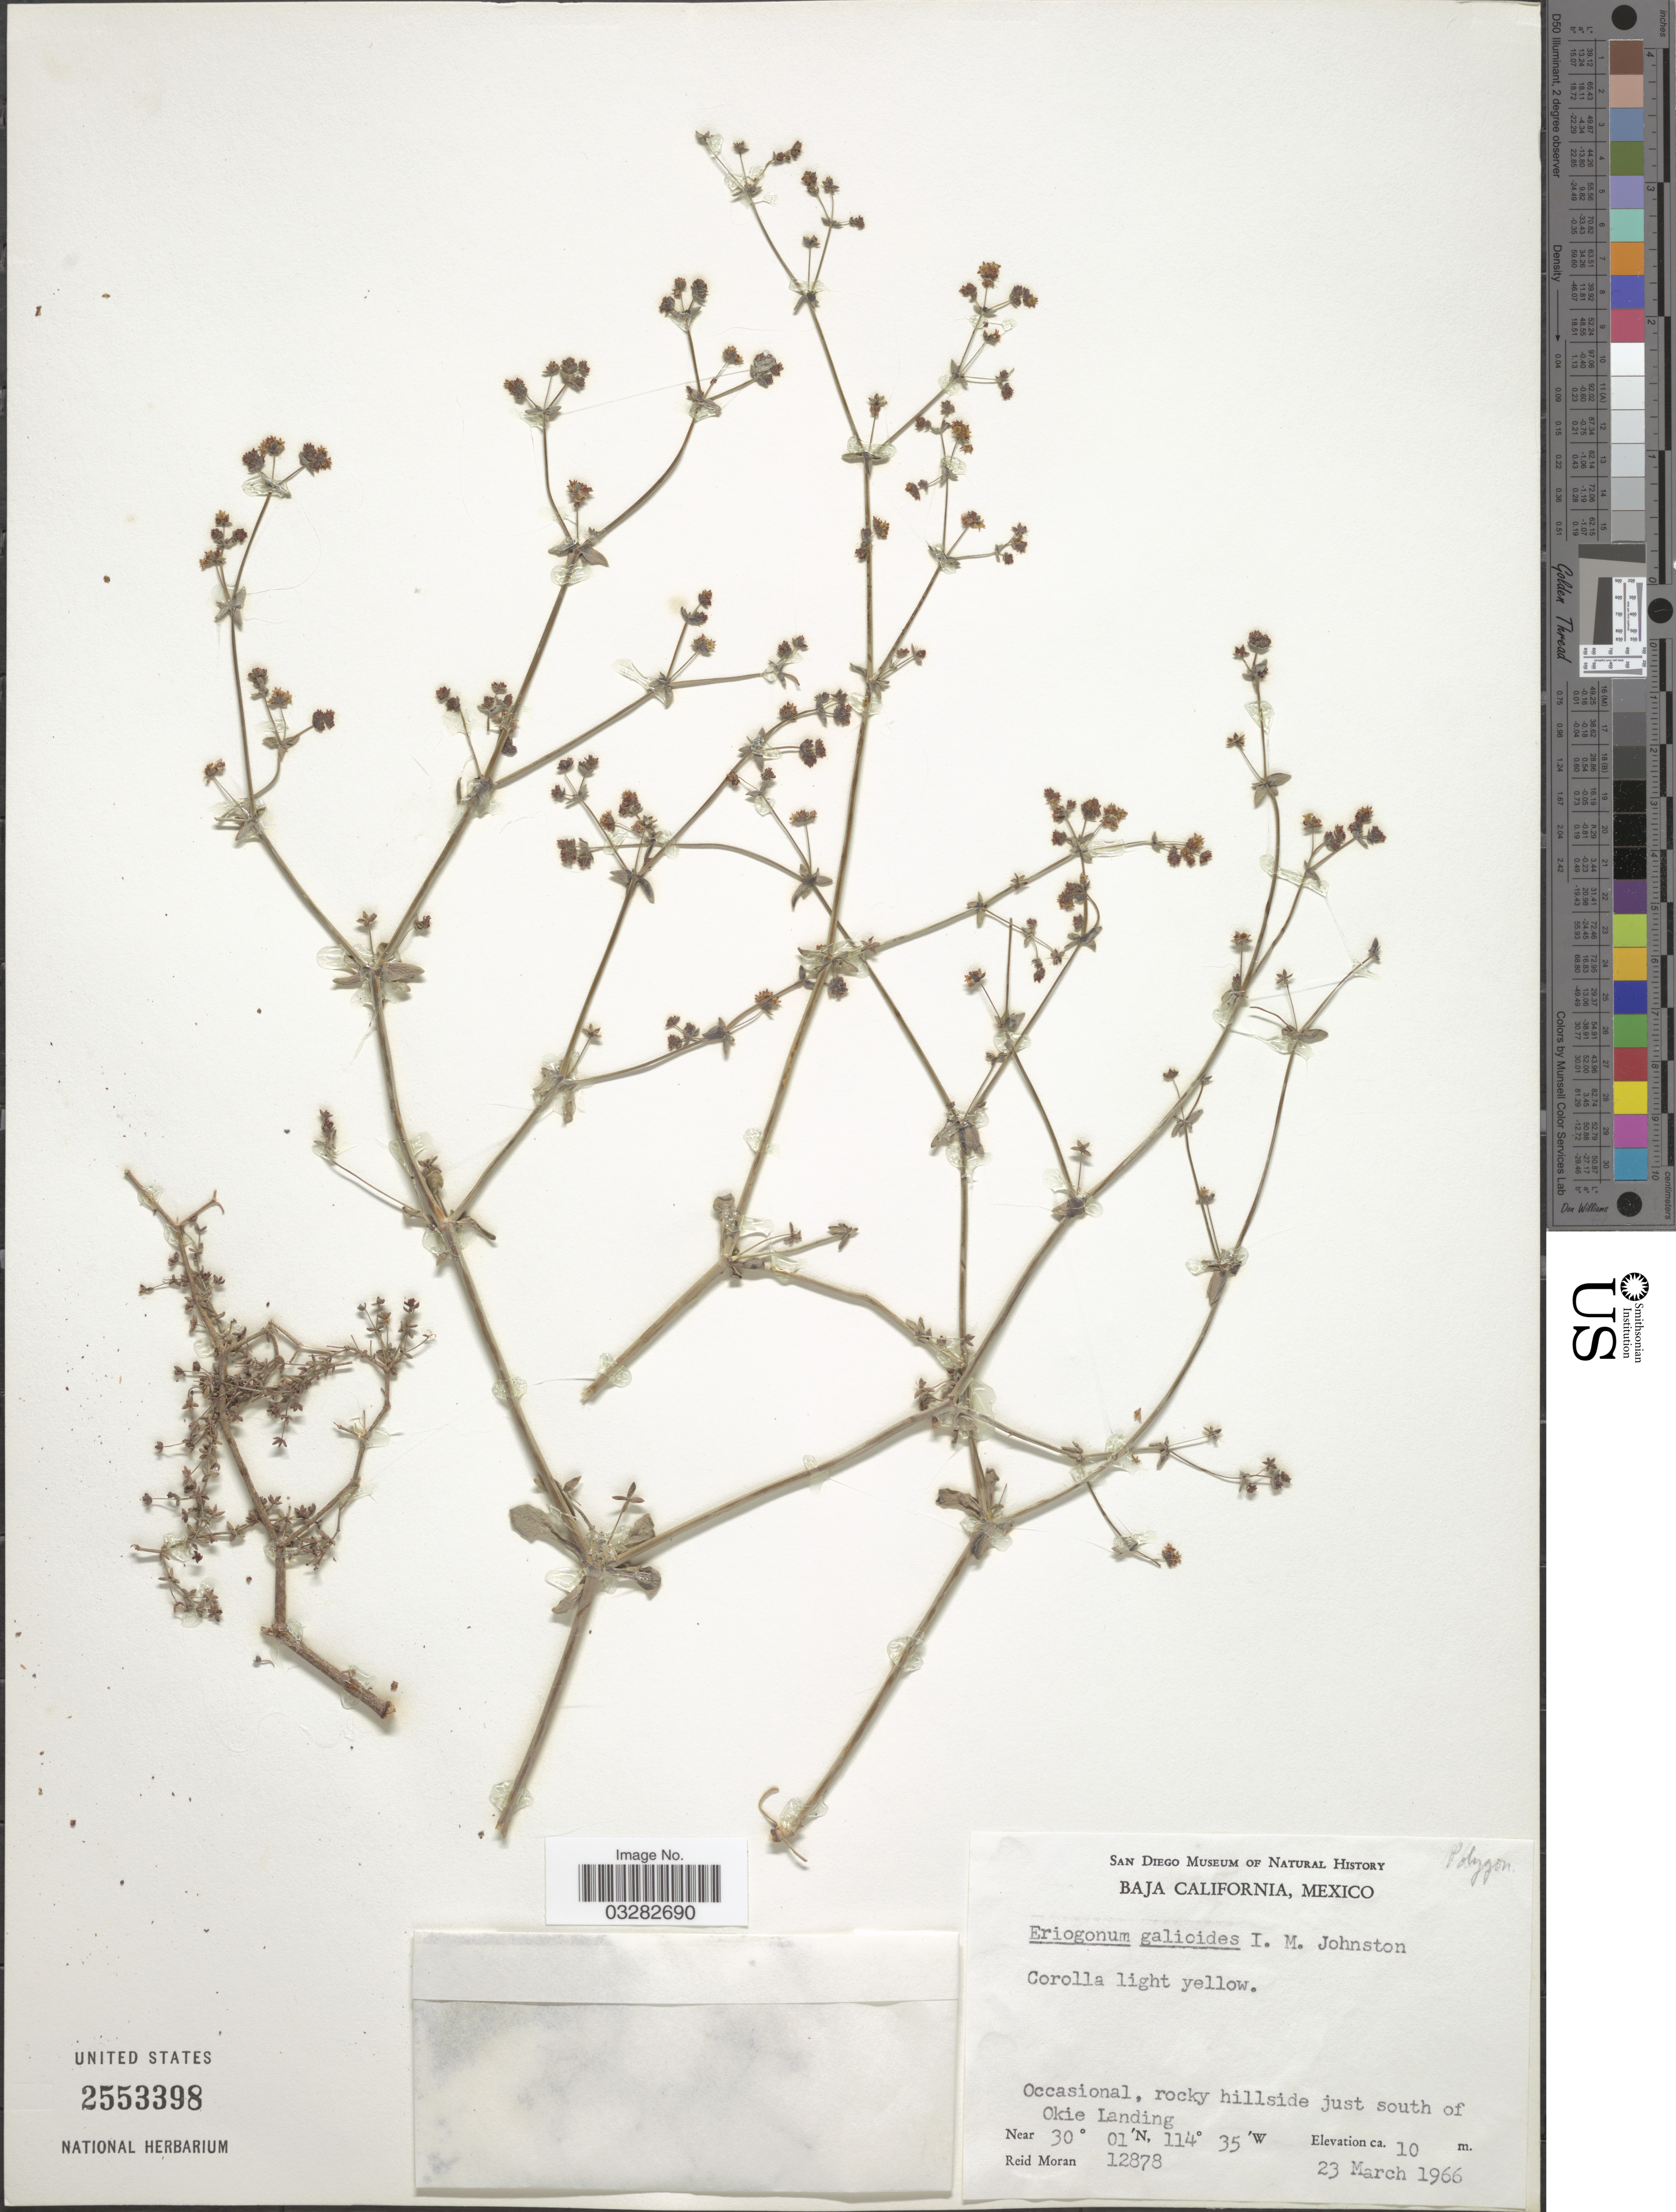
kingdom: Plantae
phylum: Tracheophyta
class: Magnoliopsida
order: Caryophyllales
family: Polygonaceae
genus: Eriogonum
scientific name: Eriogonum galioides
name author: I.M. Johnst.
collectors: R. Moran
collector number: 12878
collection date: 1966-03-23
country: Mexico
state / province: Baja California Norte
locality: Occasional, rocky hillside just south of Okie Landing.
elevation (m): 10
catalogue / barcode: US 2553398